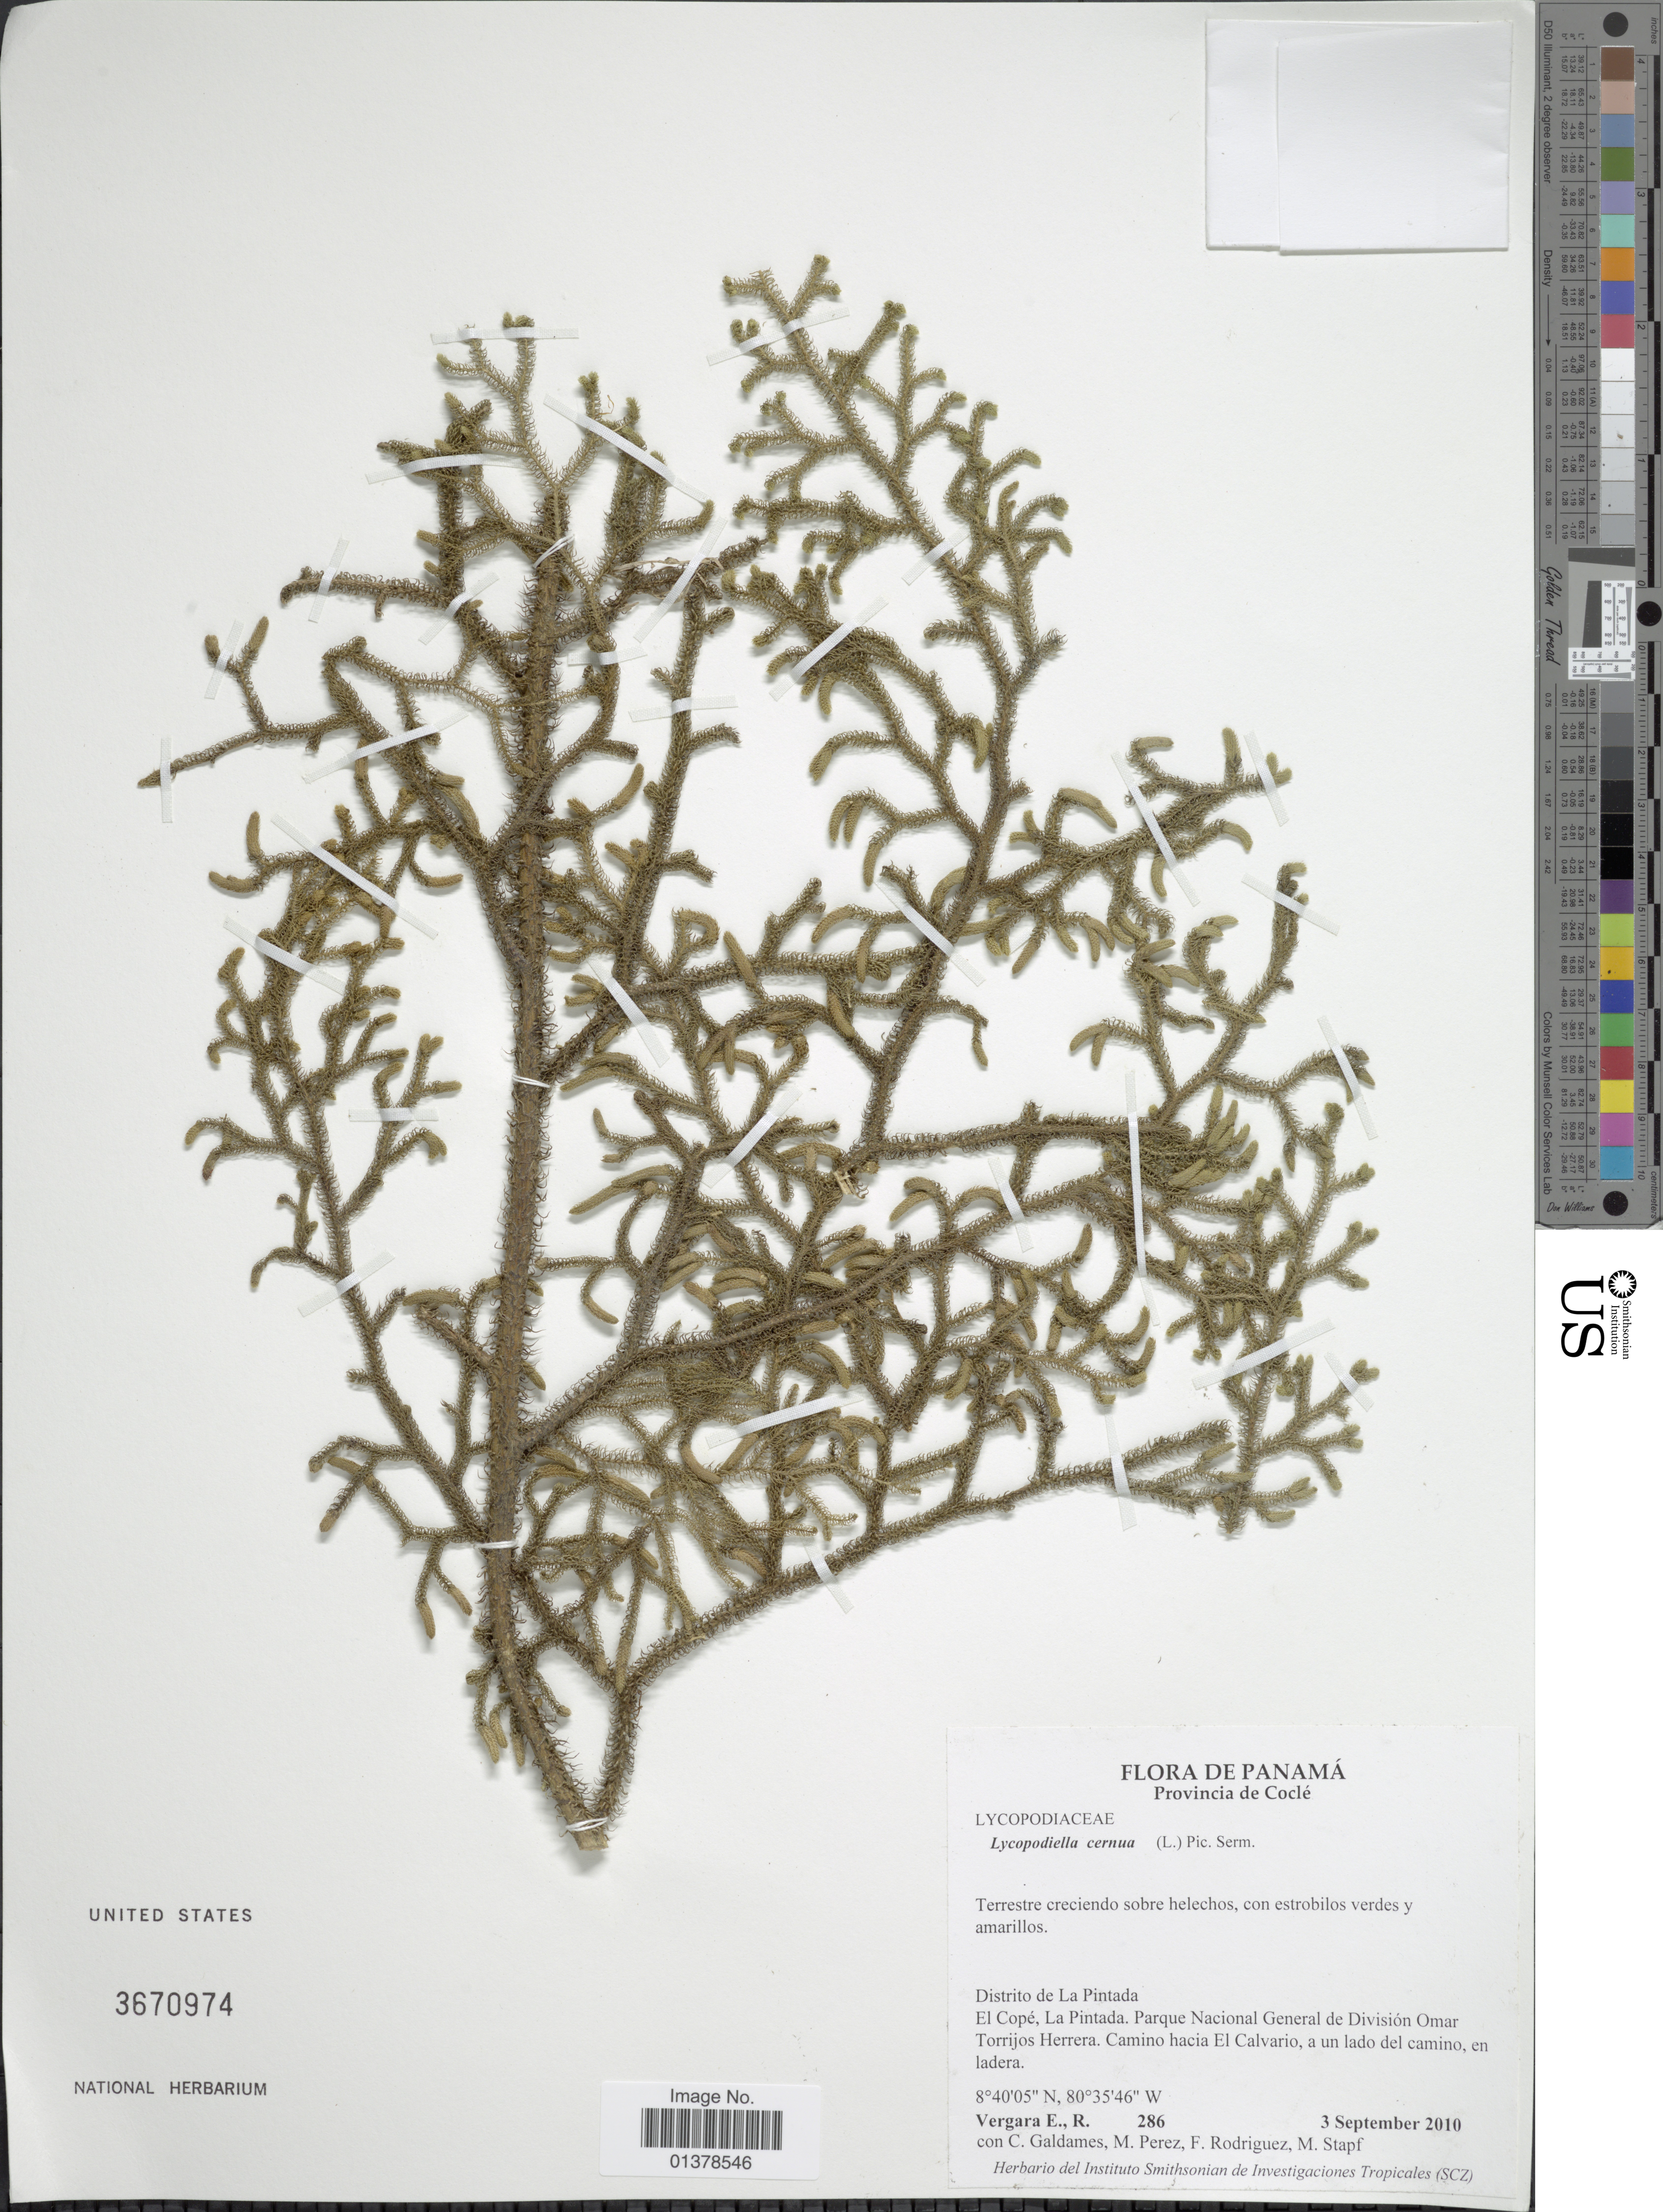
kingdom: Plantae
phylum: Tracheophyta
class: Lycopodiopsida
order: Lycopodiales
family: Lycopodiaceae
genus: Palhinhaea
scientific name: Palhinhaea cernua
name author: (L.) Vasc. & Franco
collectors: R. Vergara E., C. Galdames, M. Perez, F. Rodriguez & M. Stapf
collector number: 286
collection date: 2010-09-03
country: Panama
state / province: Coclé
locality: Panamá, Distrito de La Pintada, El Copé, La Pintada, Parque nacional General de Dvision Omar Torrijos Herrera, Camino hacia El Calvario, a un lado del camino en ladera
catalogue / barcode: US 3670974